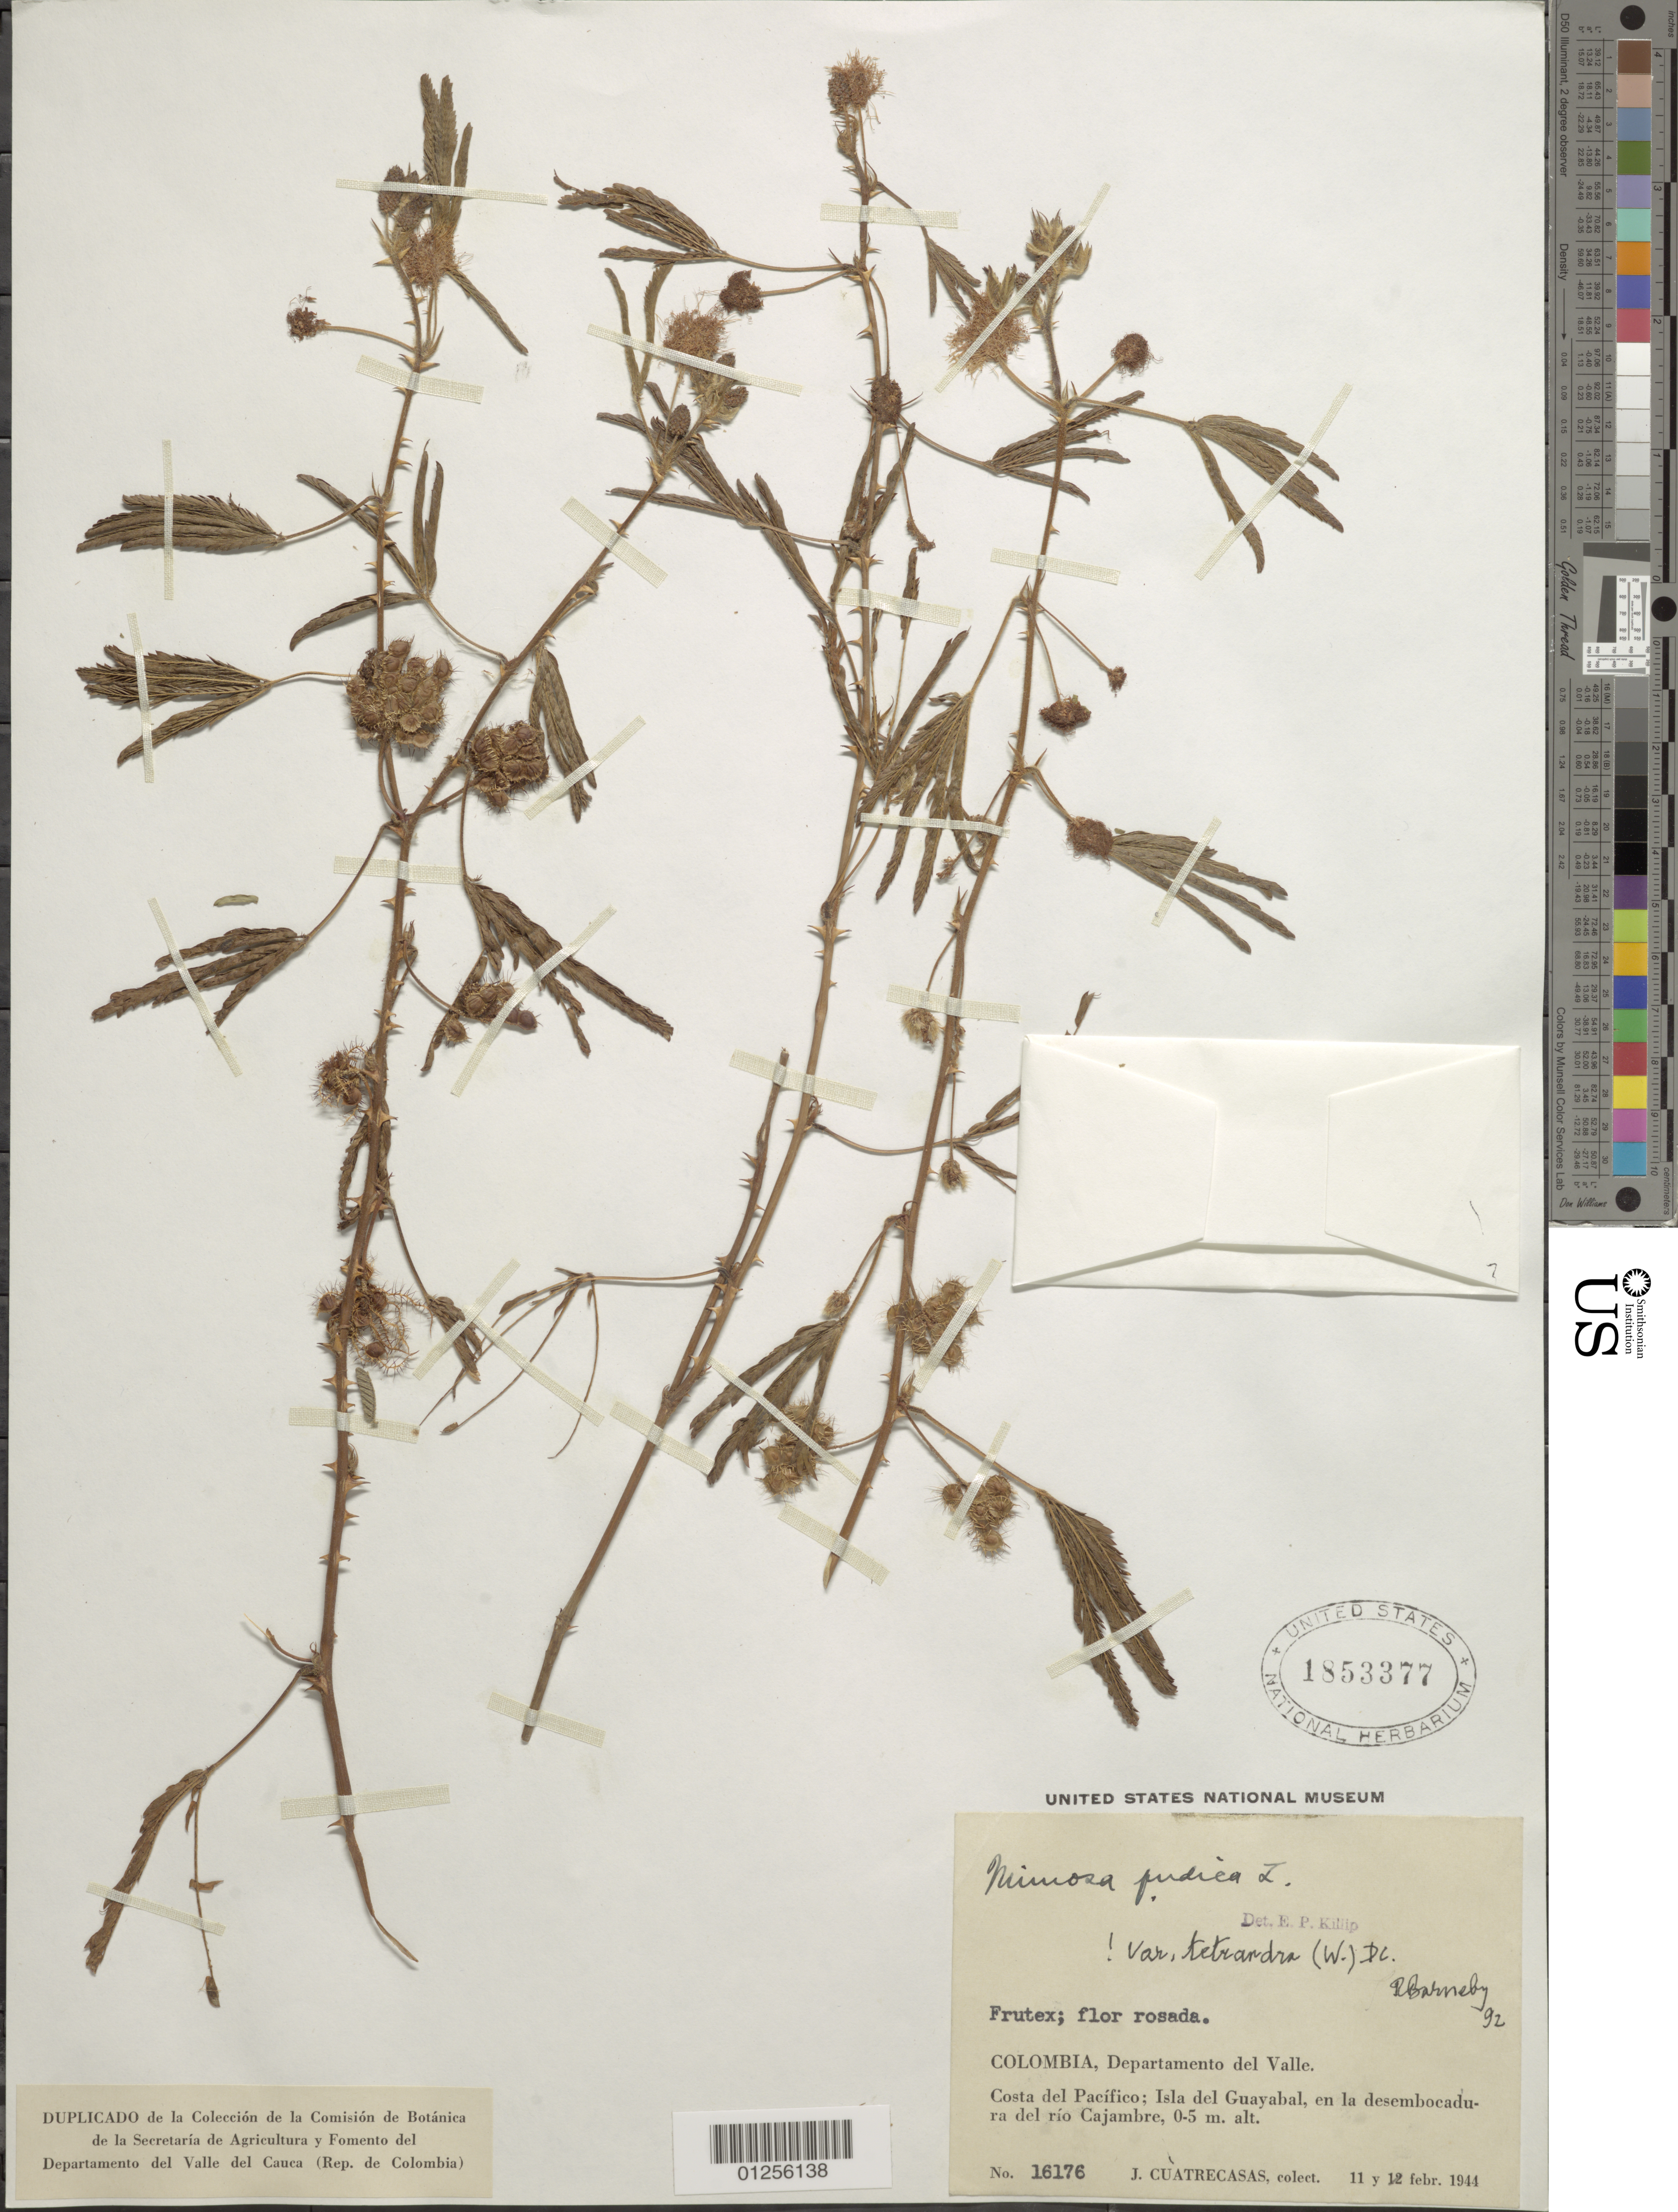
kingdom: Plantae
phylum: Tracheophyta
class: Magnoliopsida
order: Fabales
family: Fabaceae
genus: Mimosa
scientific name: Mimosa pudica var. tetrandra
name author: L.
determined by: Barneby, Rupert C., (NY)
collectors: J. Cuatrecasas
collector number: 16176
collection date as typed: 11 Feb 1944 to 12 Feb 1944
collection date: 1944-02-11/1944-02-12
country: Colombia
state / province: Valle del Cauca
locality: Isla del Guayabal; Pacific Coast; outlet of Rio Cajambre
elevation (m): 0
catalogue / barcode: US 1853377